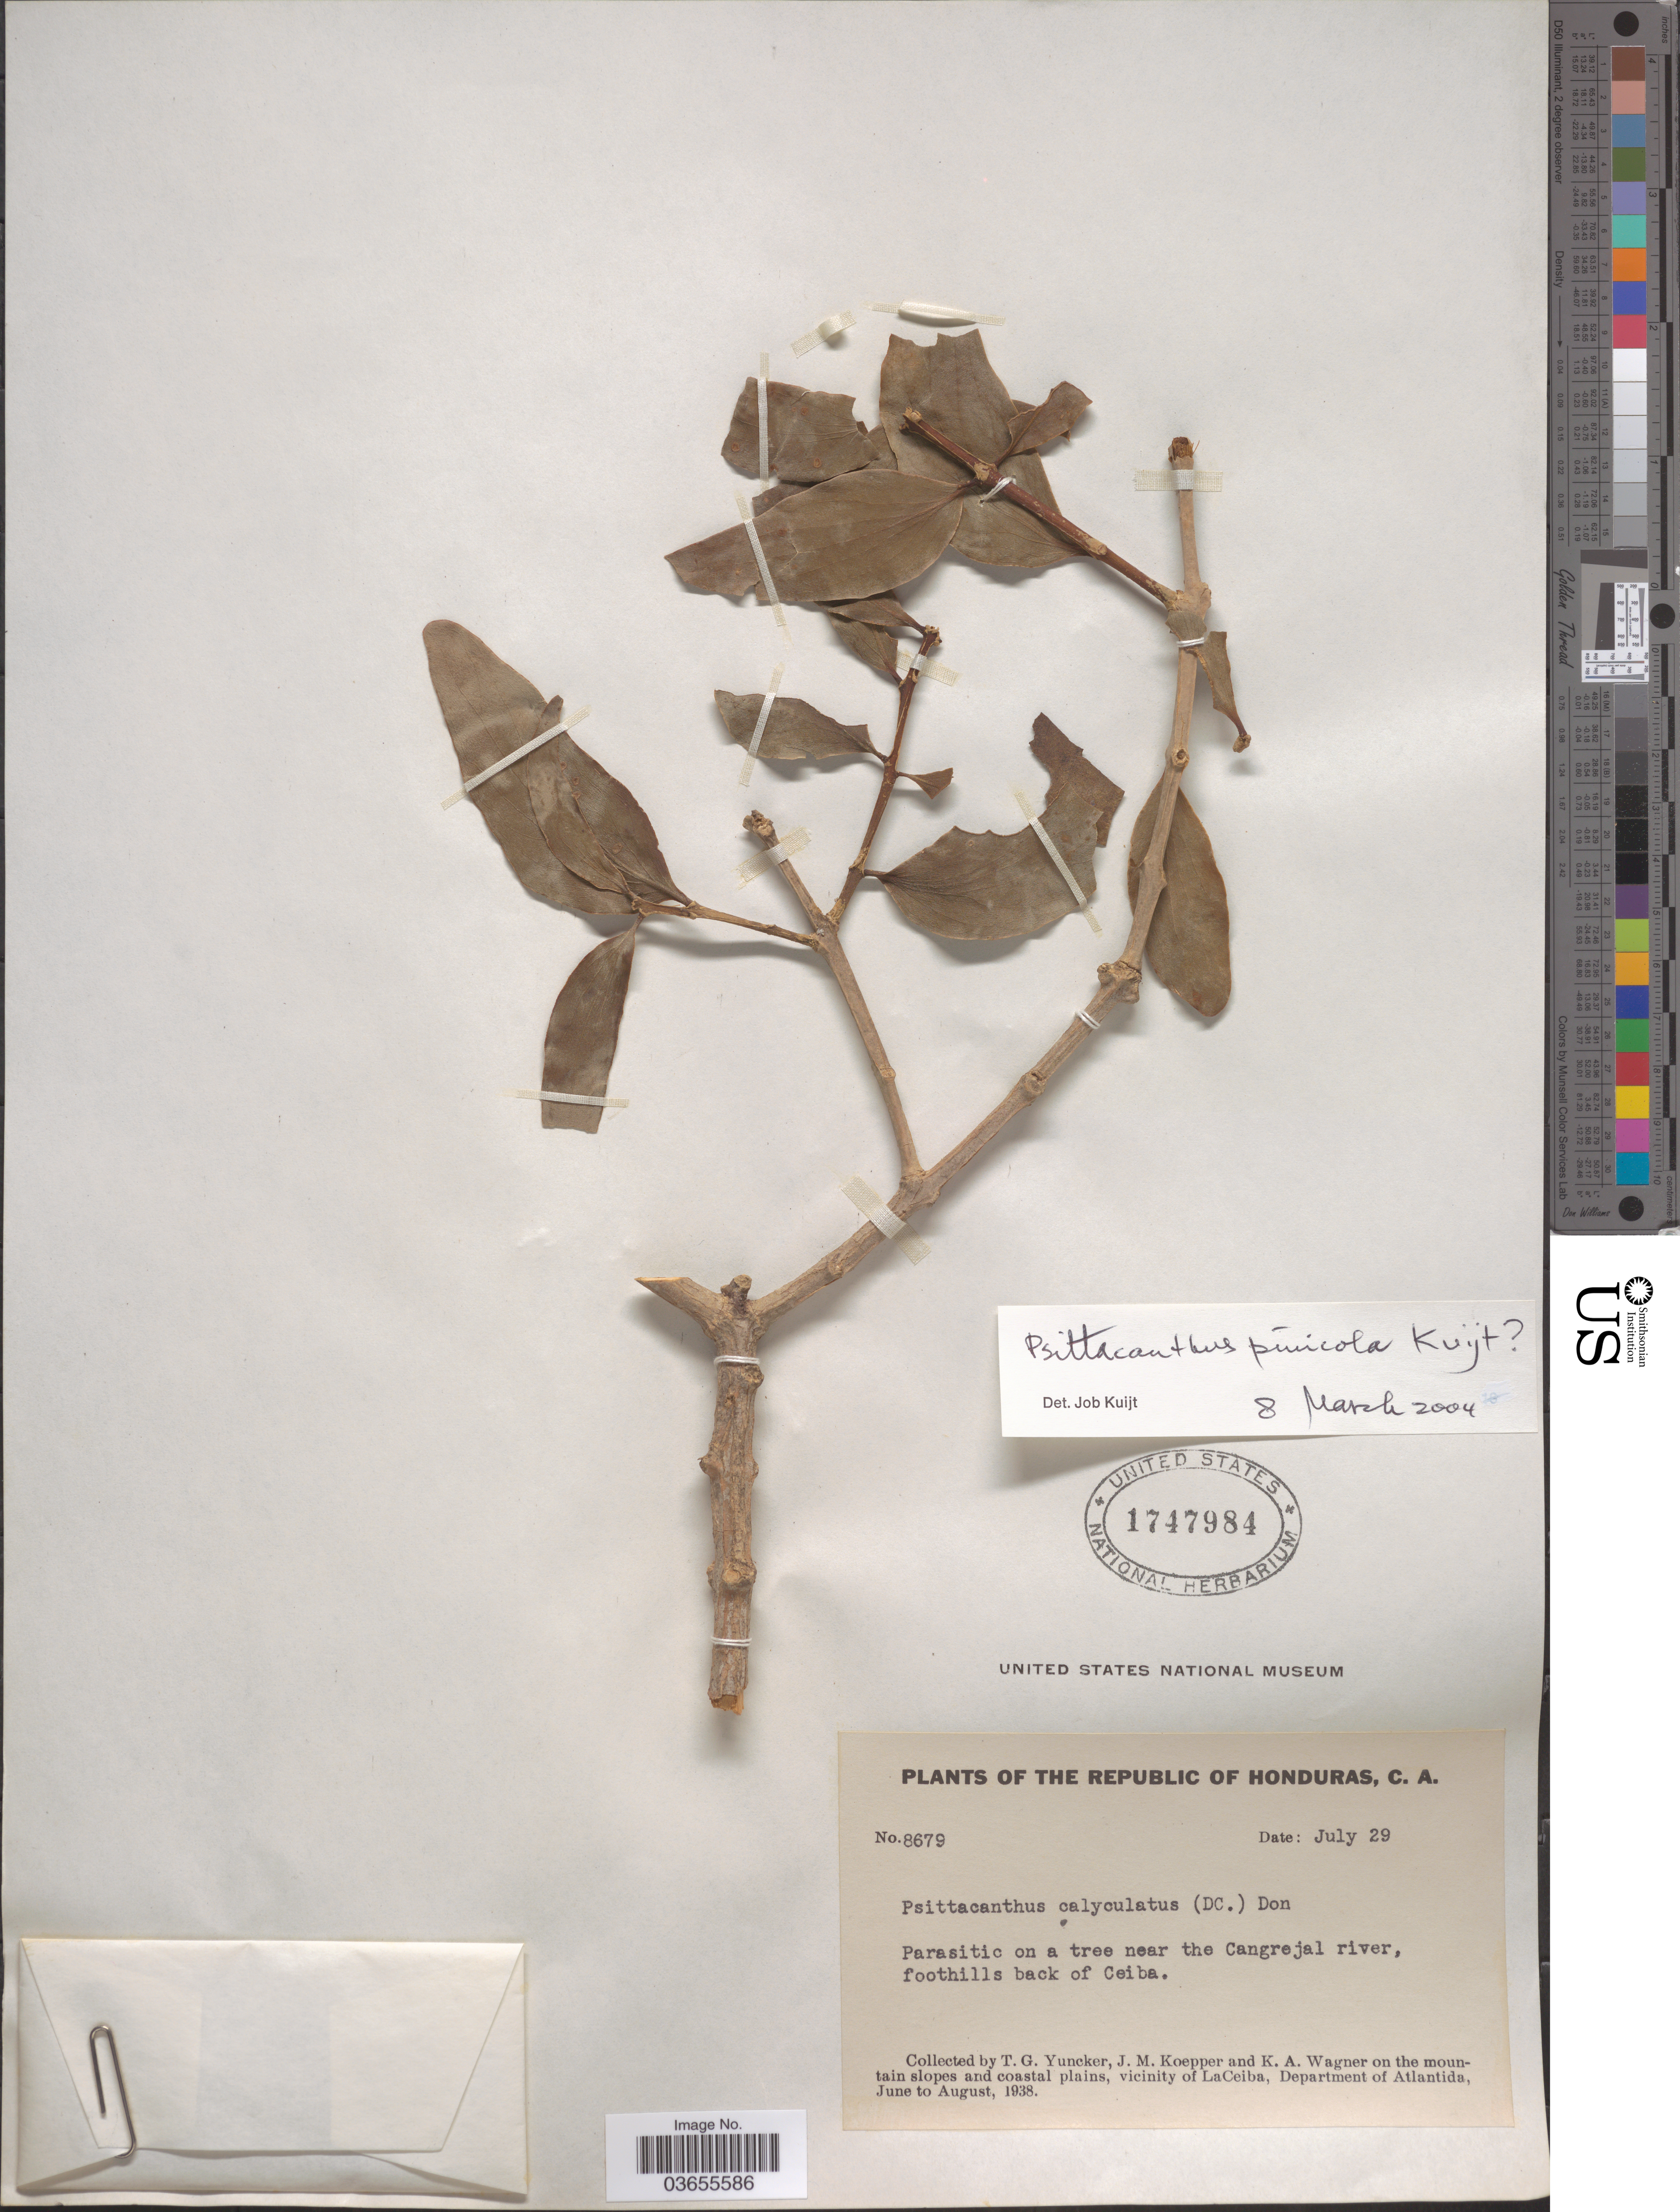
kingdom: Plantae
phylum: Tracheophyta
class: Magnoliopsida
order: Santalales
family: Loranthaceae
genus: Psittacanthus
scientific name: Psittacanthus pinicola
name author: Kuijt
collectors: T. G. Yuncker, J. M. Koepper & K. A. Wagner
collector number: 8679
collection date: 1938-07-29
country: Honduras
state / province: Atlántida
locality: On the mountain slopes and coastal plains, vicinity of LaCeiba, Department of Atlantida.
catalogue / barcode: US 1747984